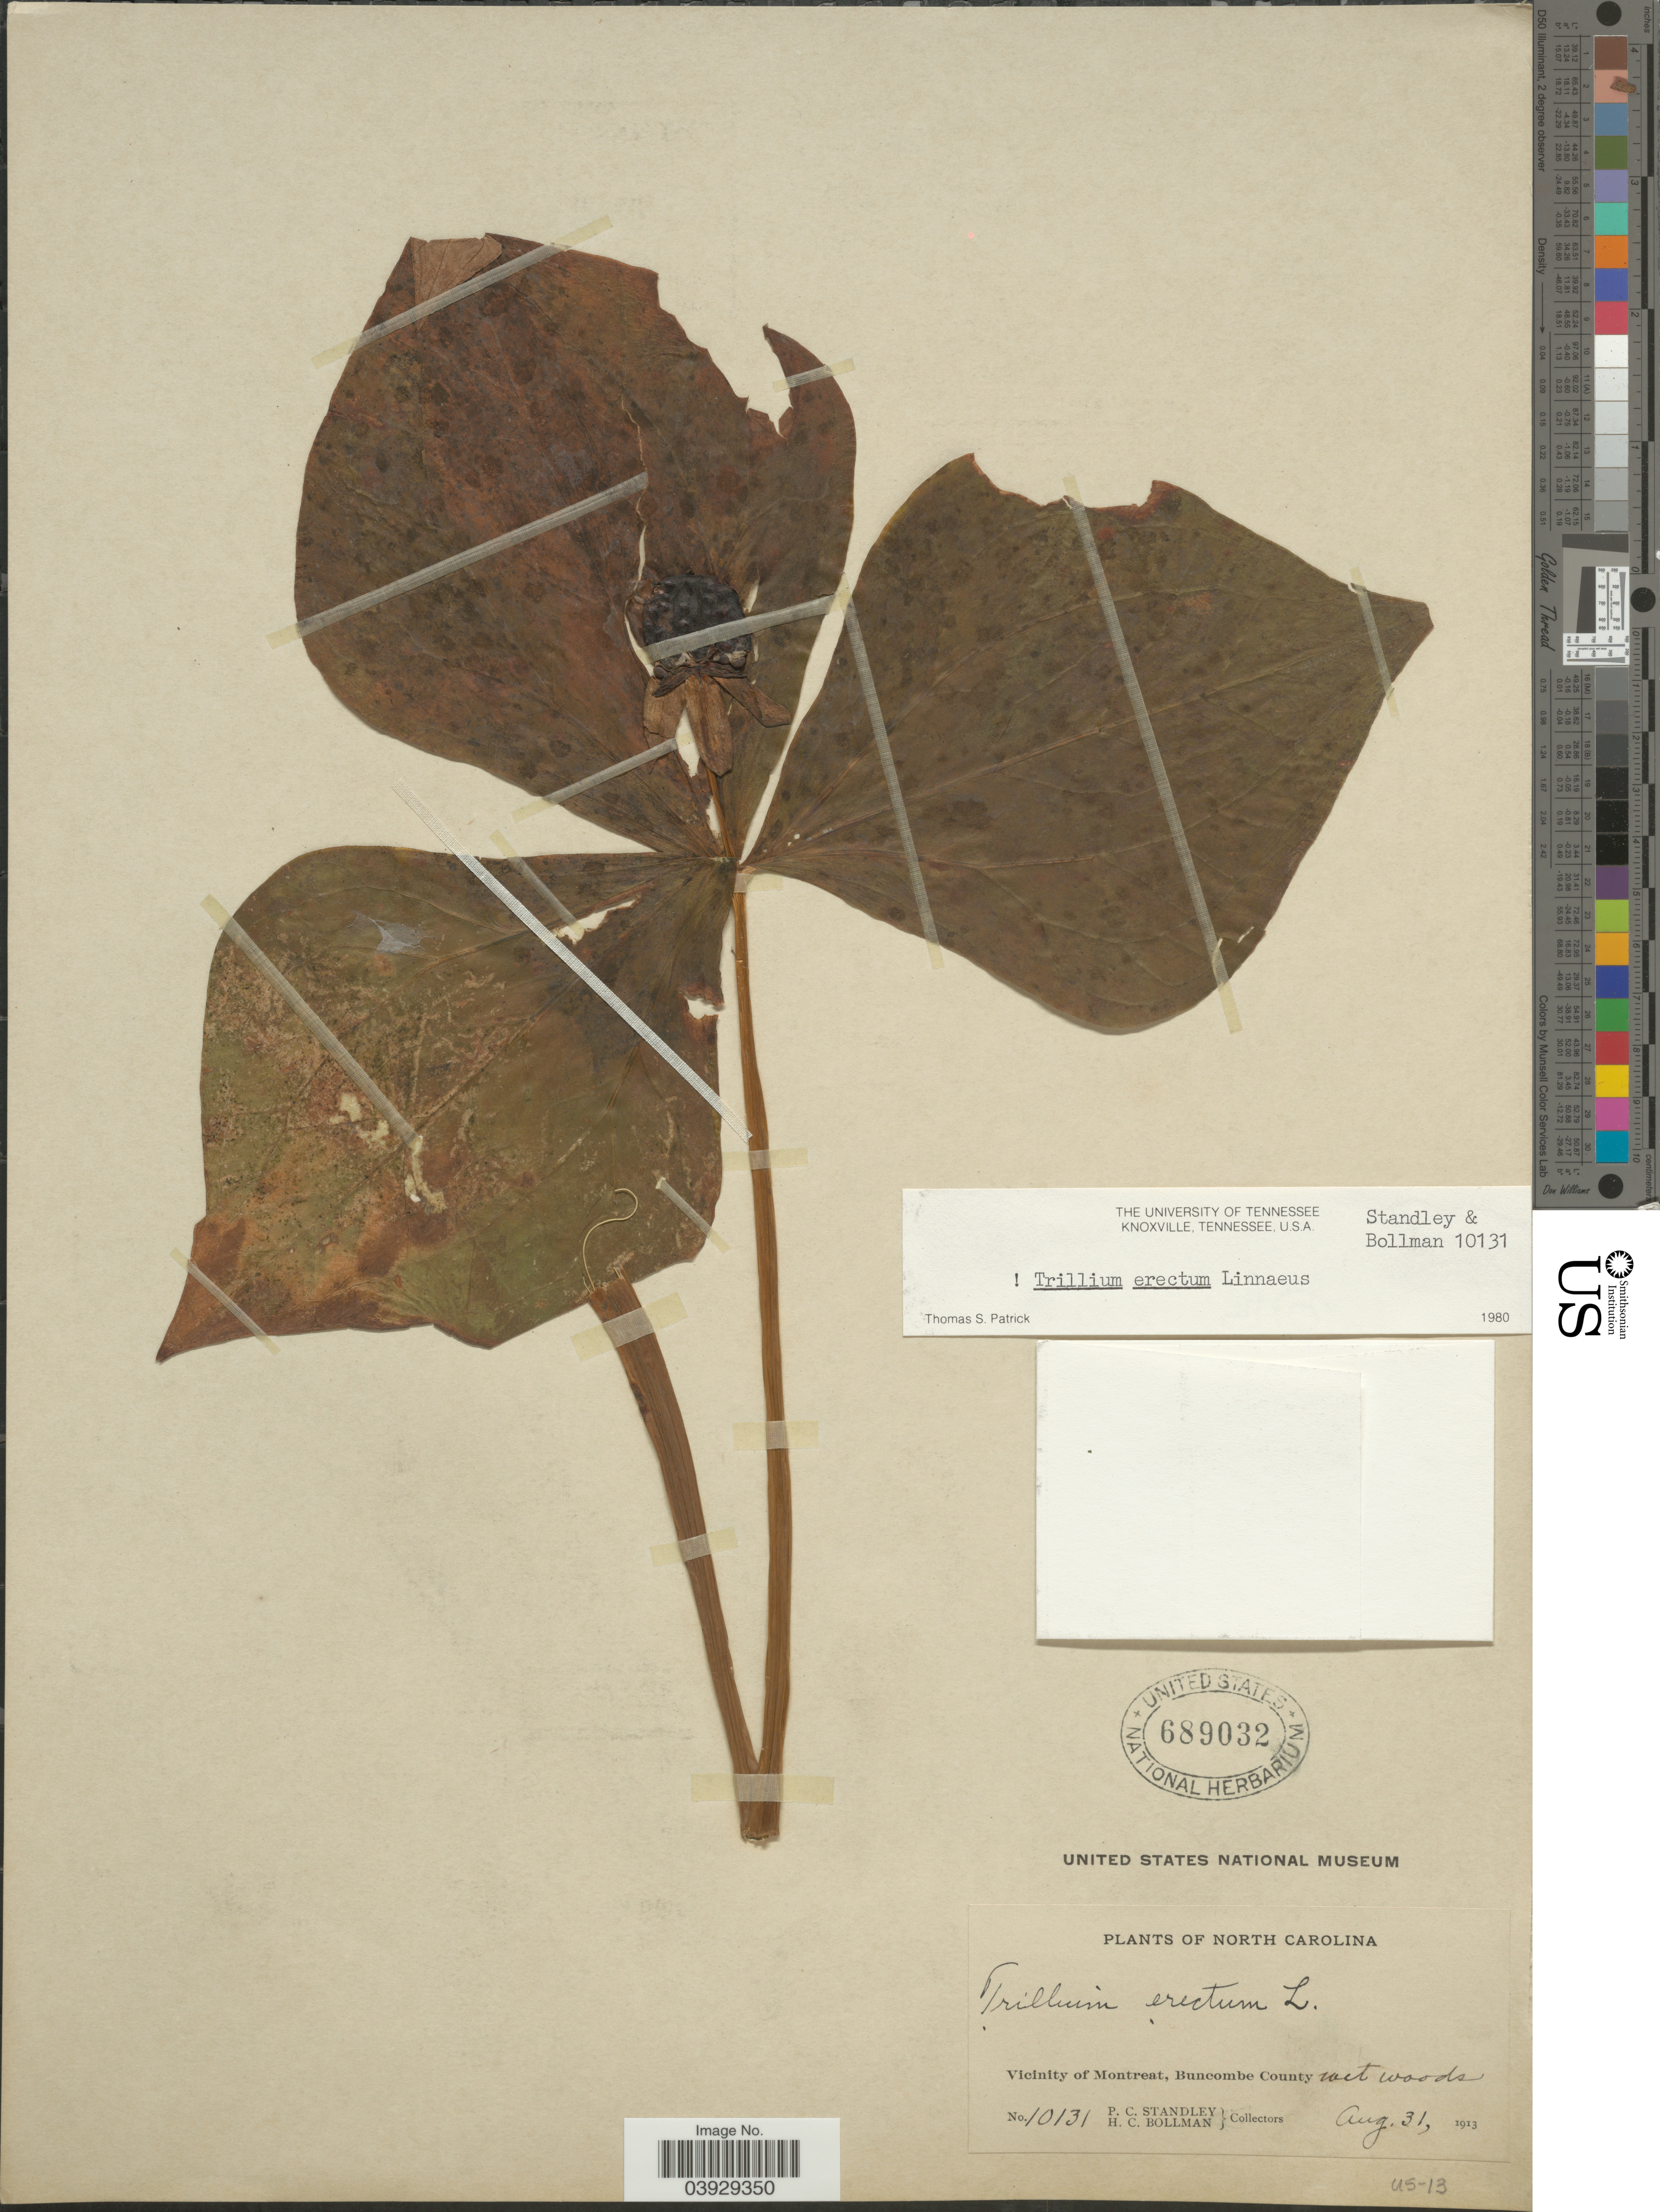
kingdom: Plantae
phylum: Tracheophyta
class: Liliopsida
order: Liliales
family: Melanthiaceae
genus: Trillium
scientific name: Trillium erectum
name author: L.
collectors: P. C. Standley & H. C. Bollman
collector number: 10131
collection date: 1913-08-31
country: United States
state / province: North Carolina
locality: Vicinity of Montreat, Buncombe County wet woods.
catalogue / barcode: US 689032